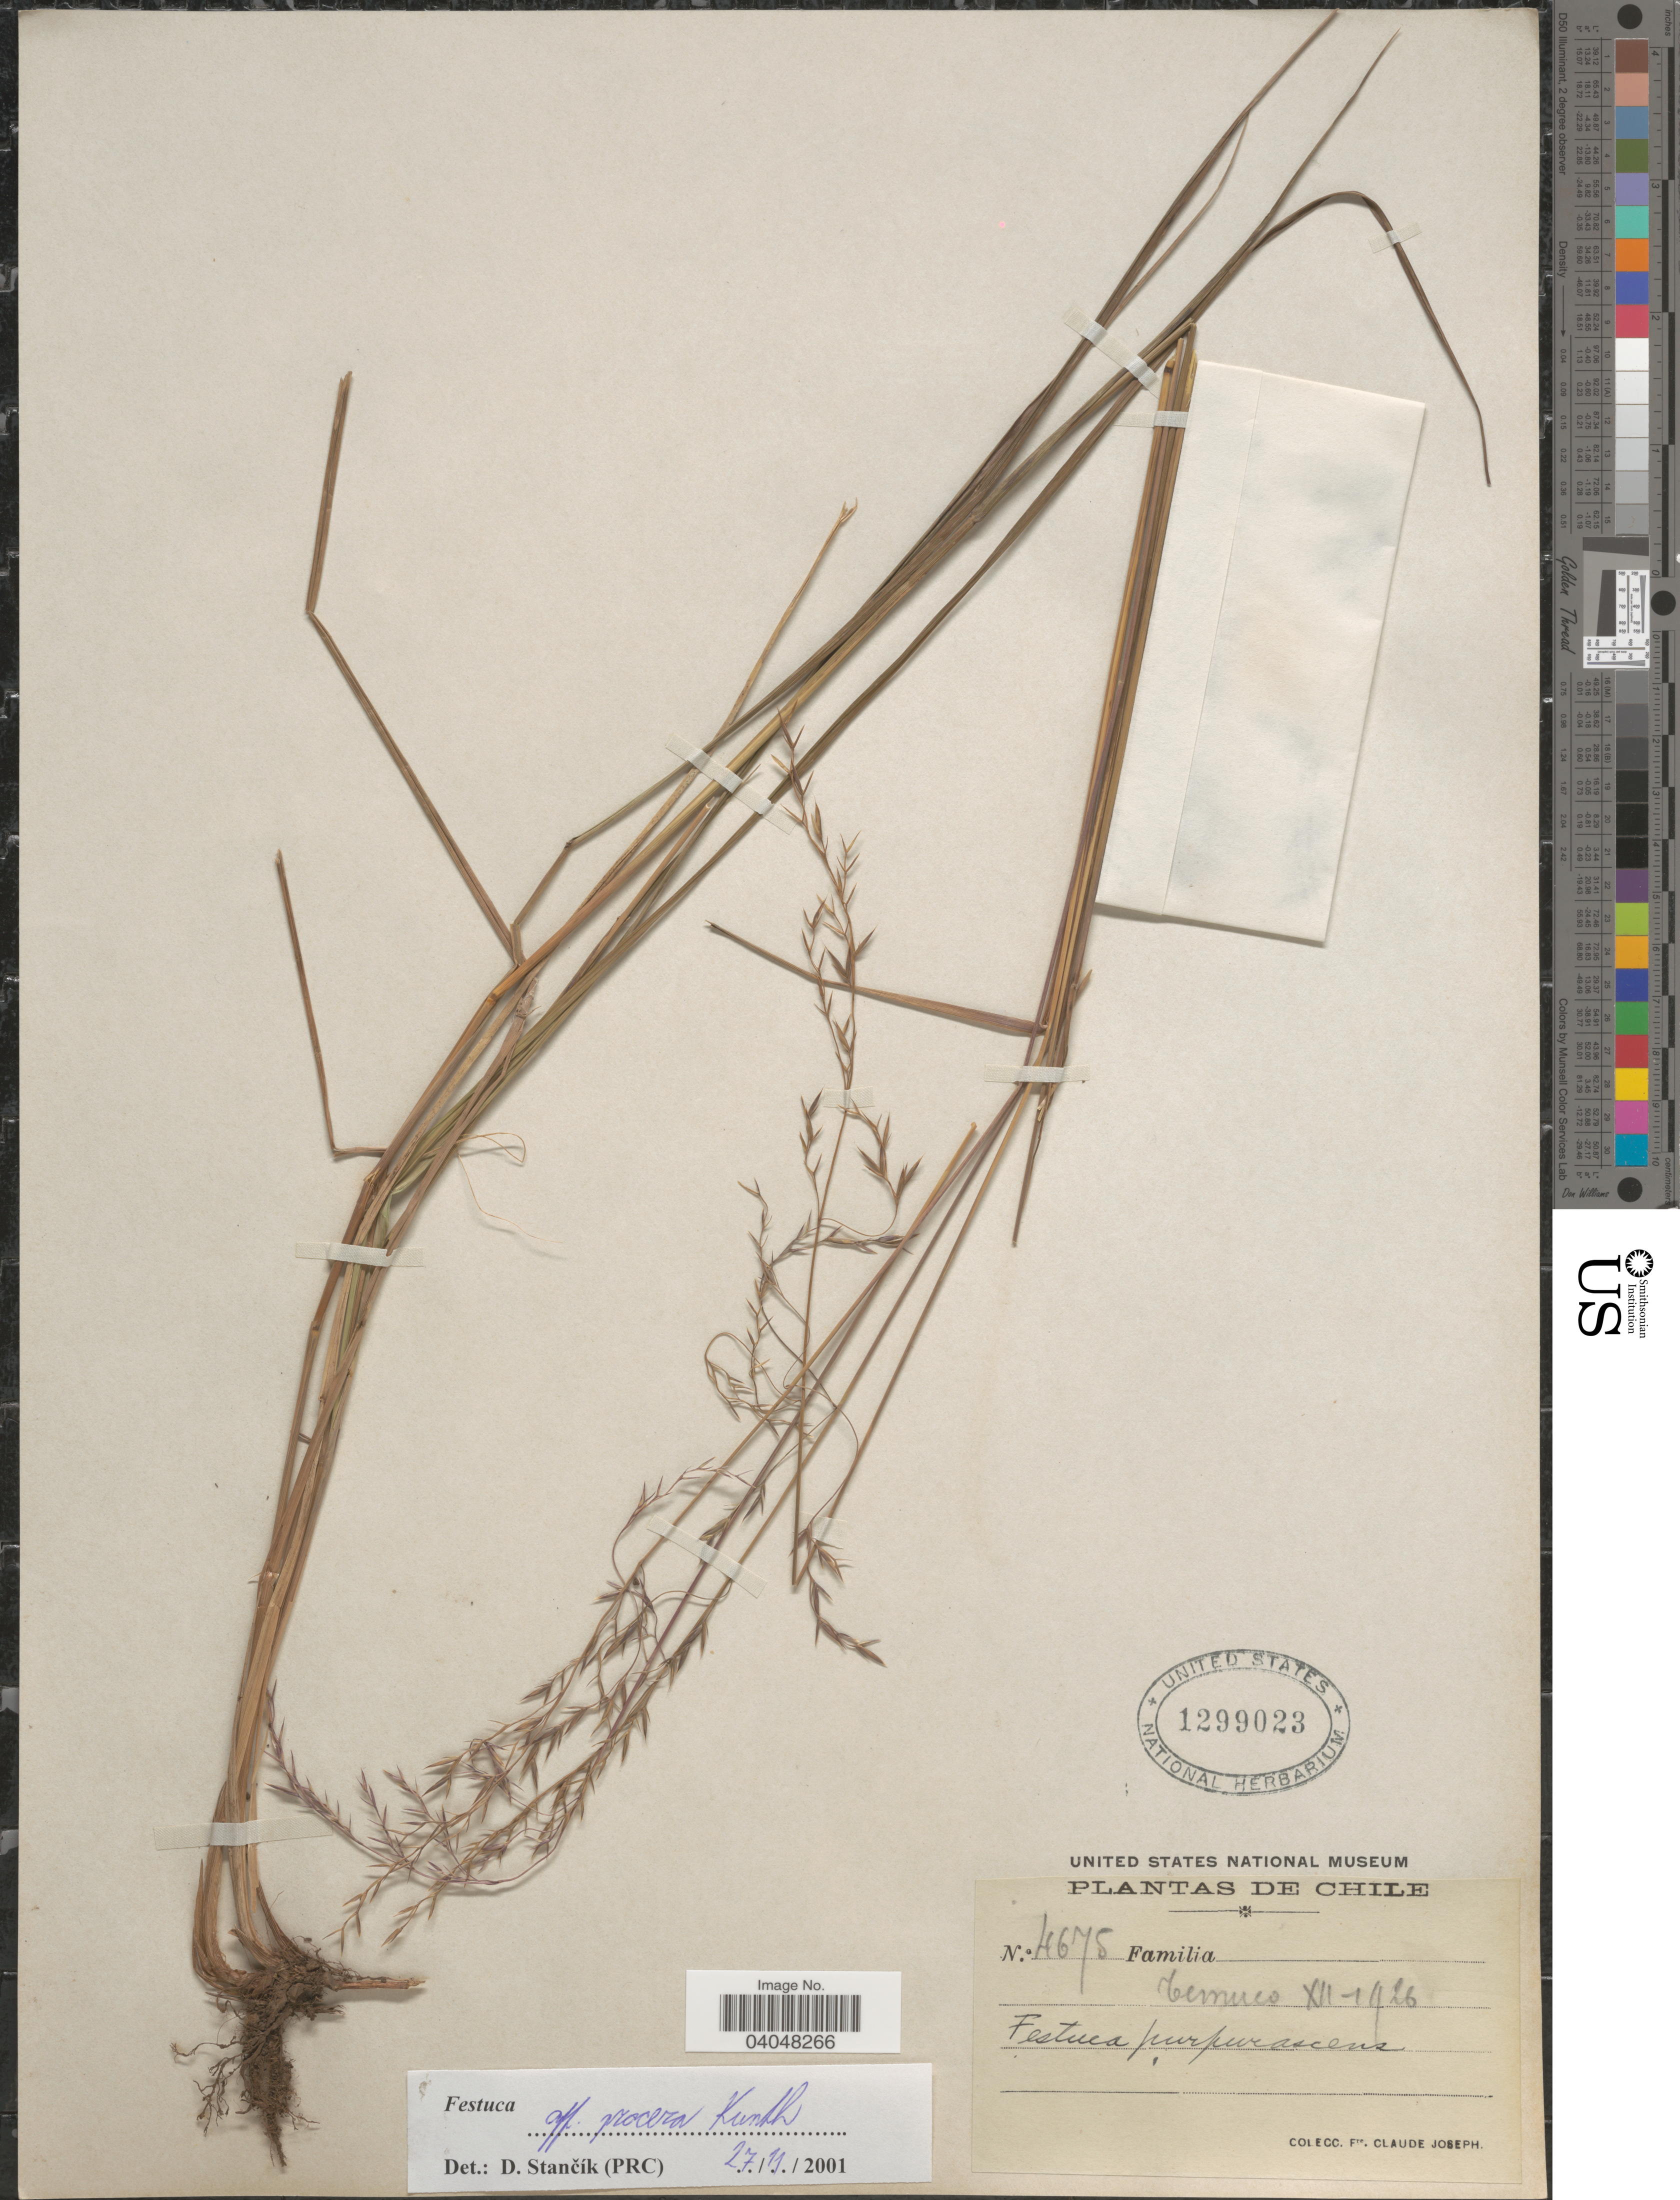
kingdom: Plantae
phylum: Tracheophyta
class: Liliopsida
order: Poales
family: Poaceae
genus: Festuca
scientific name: Festuca purpurascens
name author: Banks & Sol. ex Hook. f.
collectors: Bro. Claude-Joseph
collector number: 4675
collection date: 1926-12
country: Chile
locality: Temuco.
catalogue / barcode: US 1299023